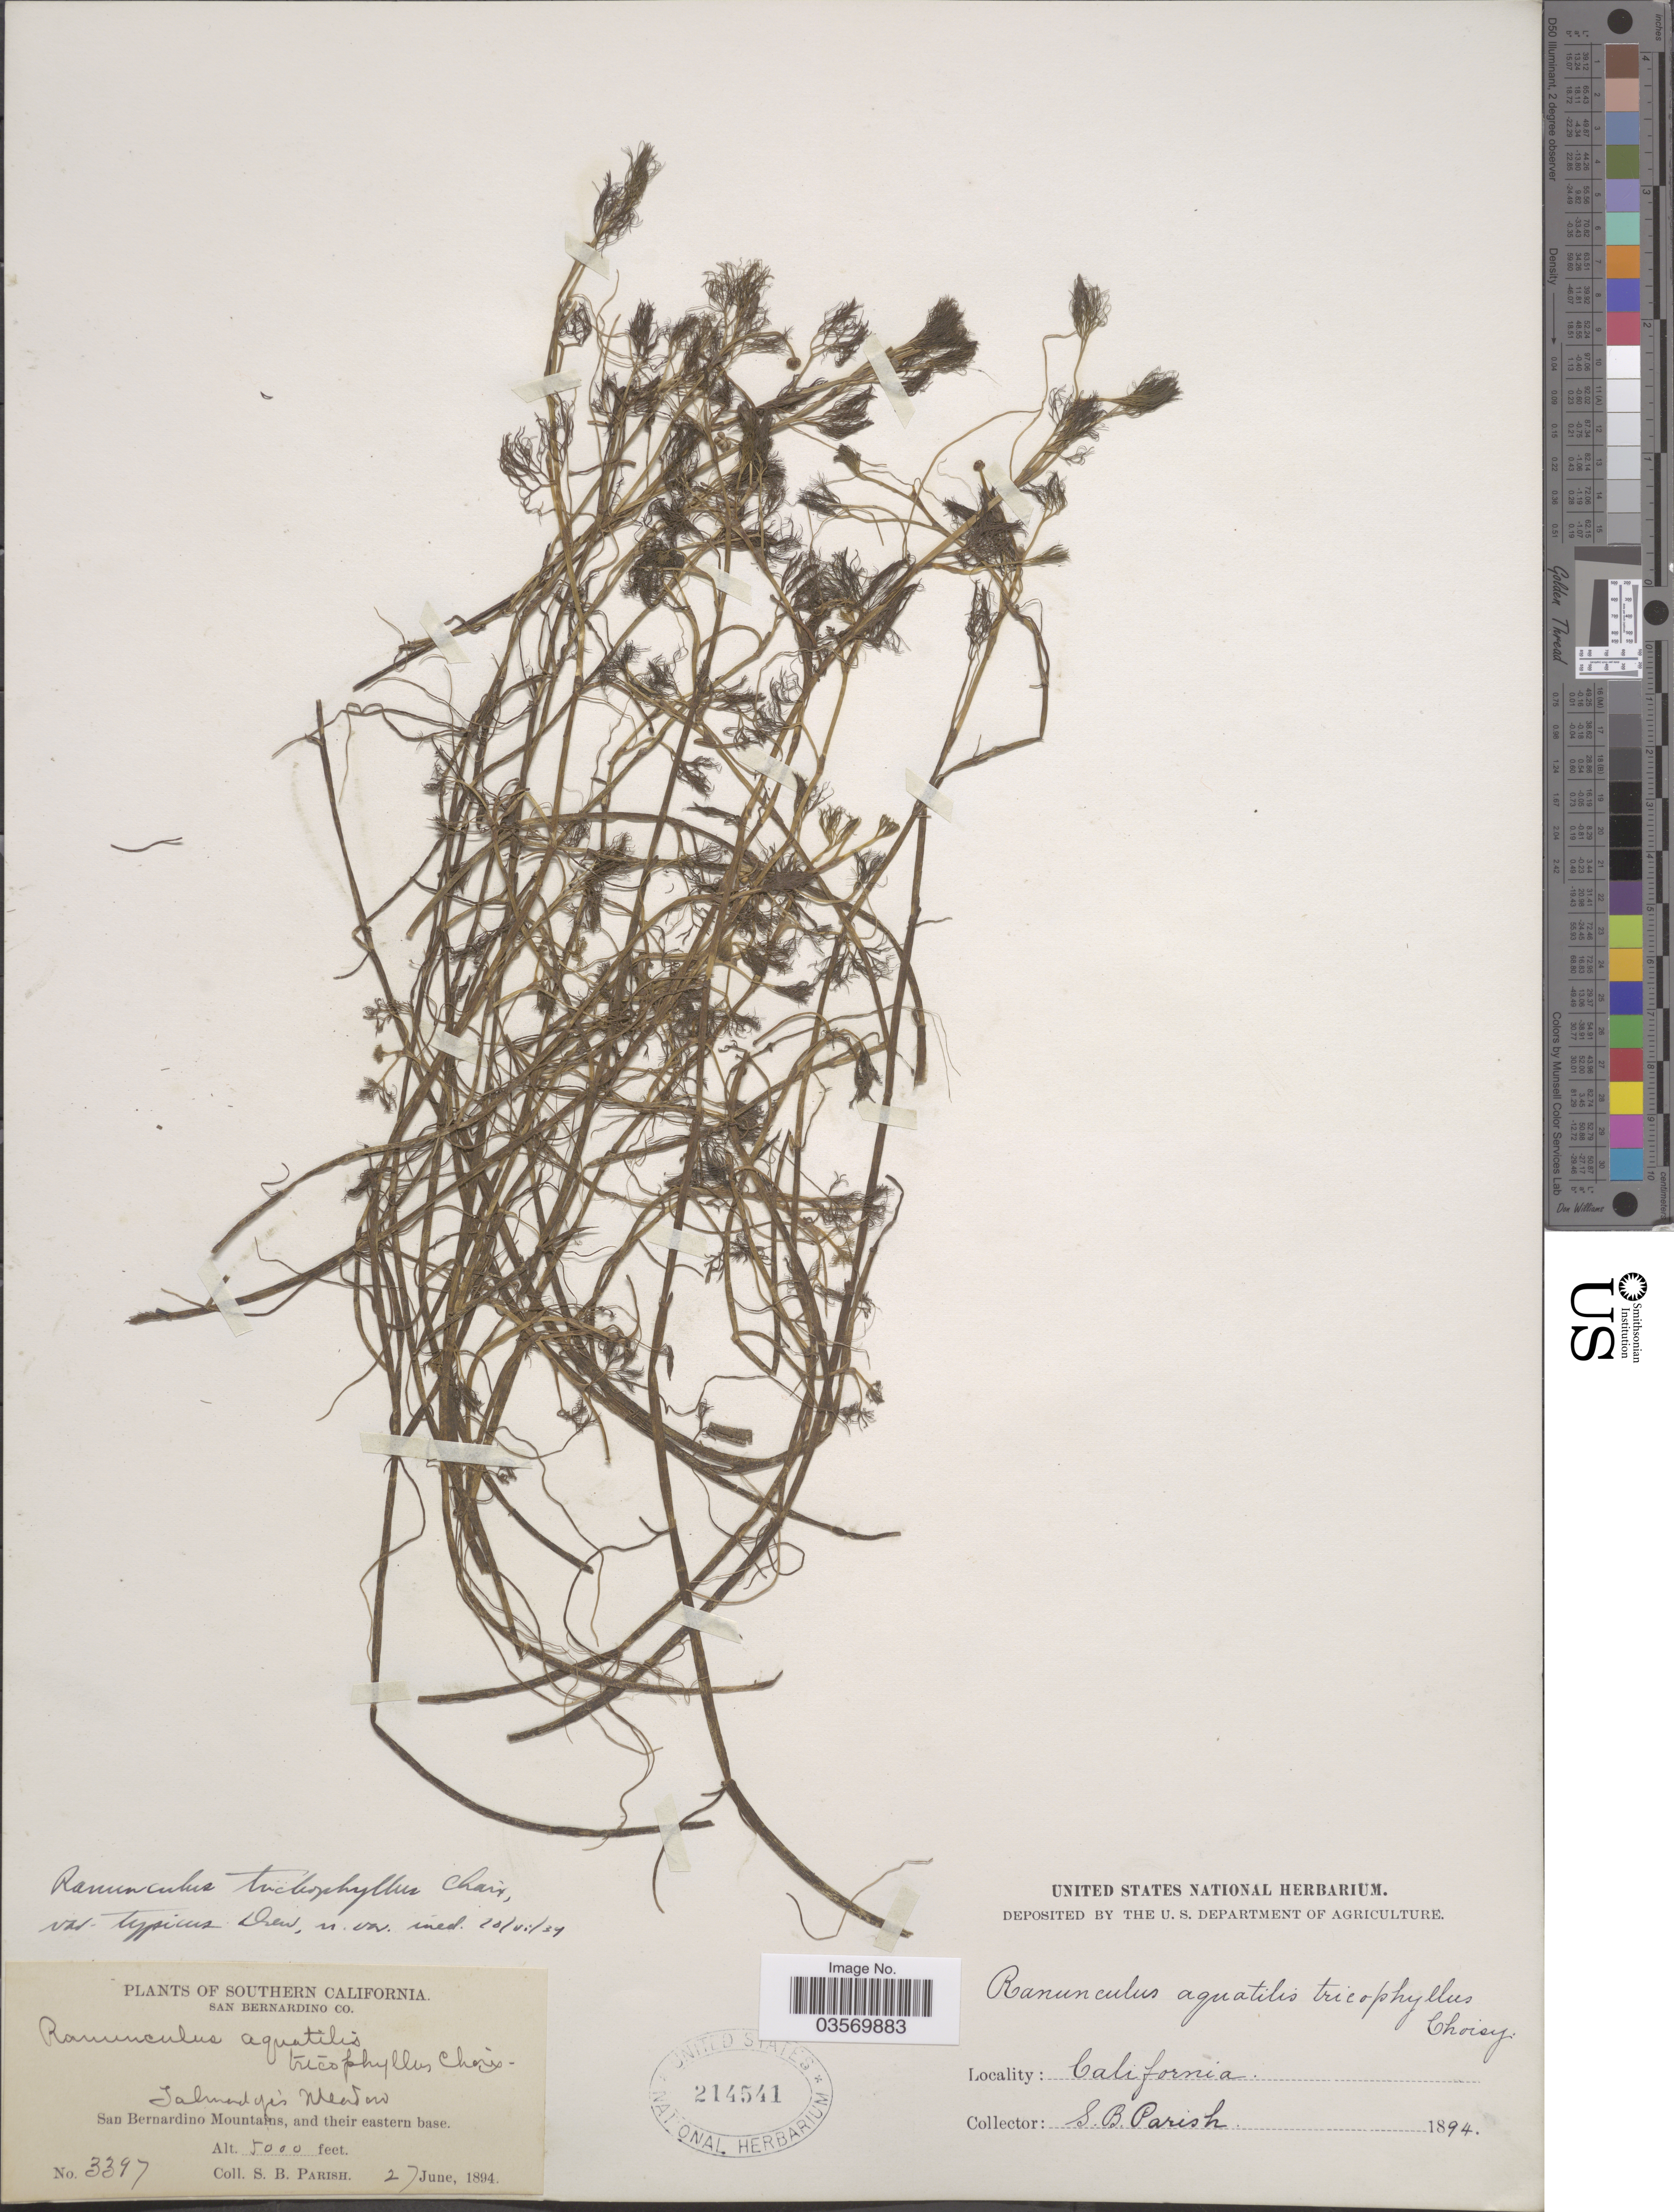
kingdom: Plantae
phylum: Tracheophyta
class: Magnoliopsida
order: Ranunculales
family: Ranunculaceae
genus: Ranunculus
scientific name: Ranunculus trichophyllus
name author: Chaix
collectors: S. B. Parish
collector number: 3397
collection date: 1894-06-27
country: United States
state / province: California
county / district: San Bernardino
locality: Southern California. San Bernardino Co. Talmadge's Meadow. San Bernardino Mountains, and their eastern base.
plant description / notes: No precise locality correction needed. Filled county field.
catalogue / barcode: US 214541